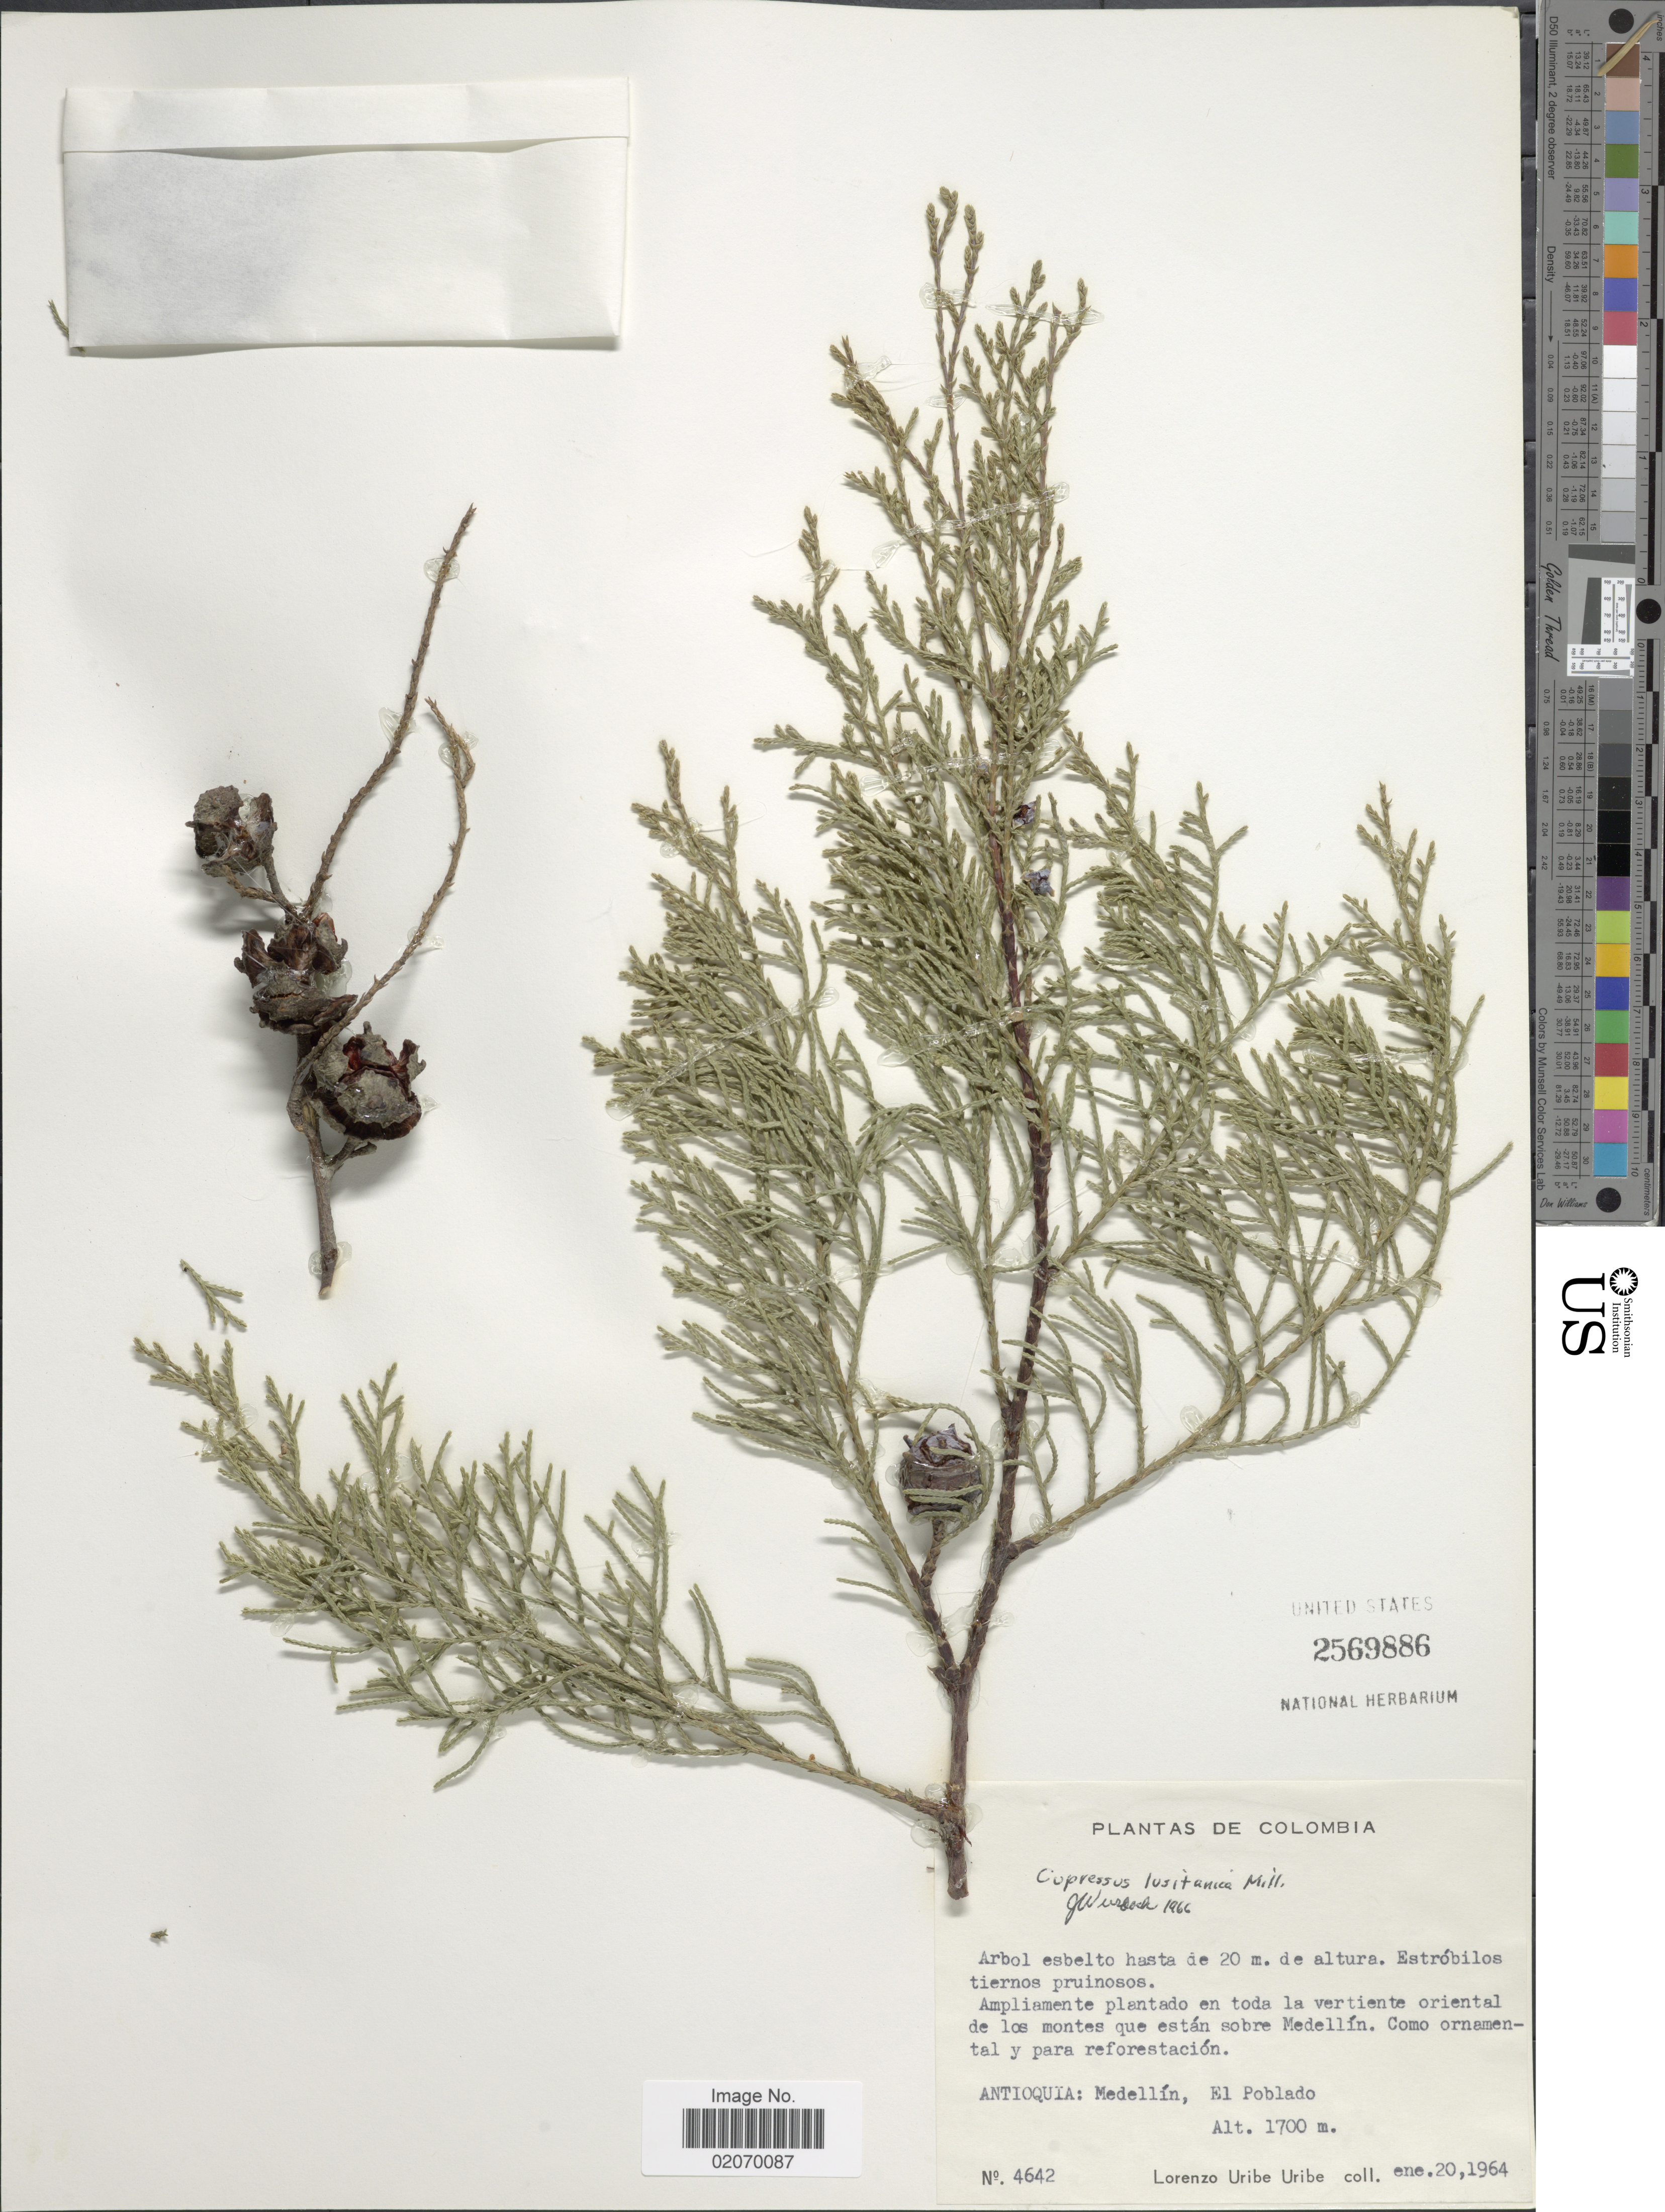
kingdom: Plantae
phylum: Tracheophyta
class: Pinopsida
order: Pinales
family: Cupressaceae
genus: Hesperocyparis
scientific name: Hesperocyparis lusitanica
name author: (Miller) Bartel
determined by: (US) Smithsonian Institution - National Museum of Natural History - Department of Botany (UNITED STATES)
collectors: L. Uribe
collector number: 4642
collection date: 1964-01-20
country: Colombia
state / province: Antioquia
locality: Medellin, El Poblado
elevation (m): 1700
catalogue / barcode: US 2569886